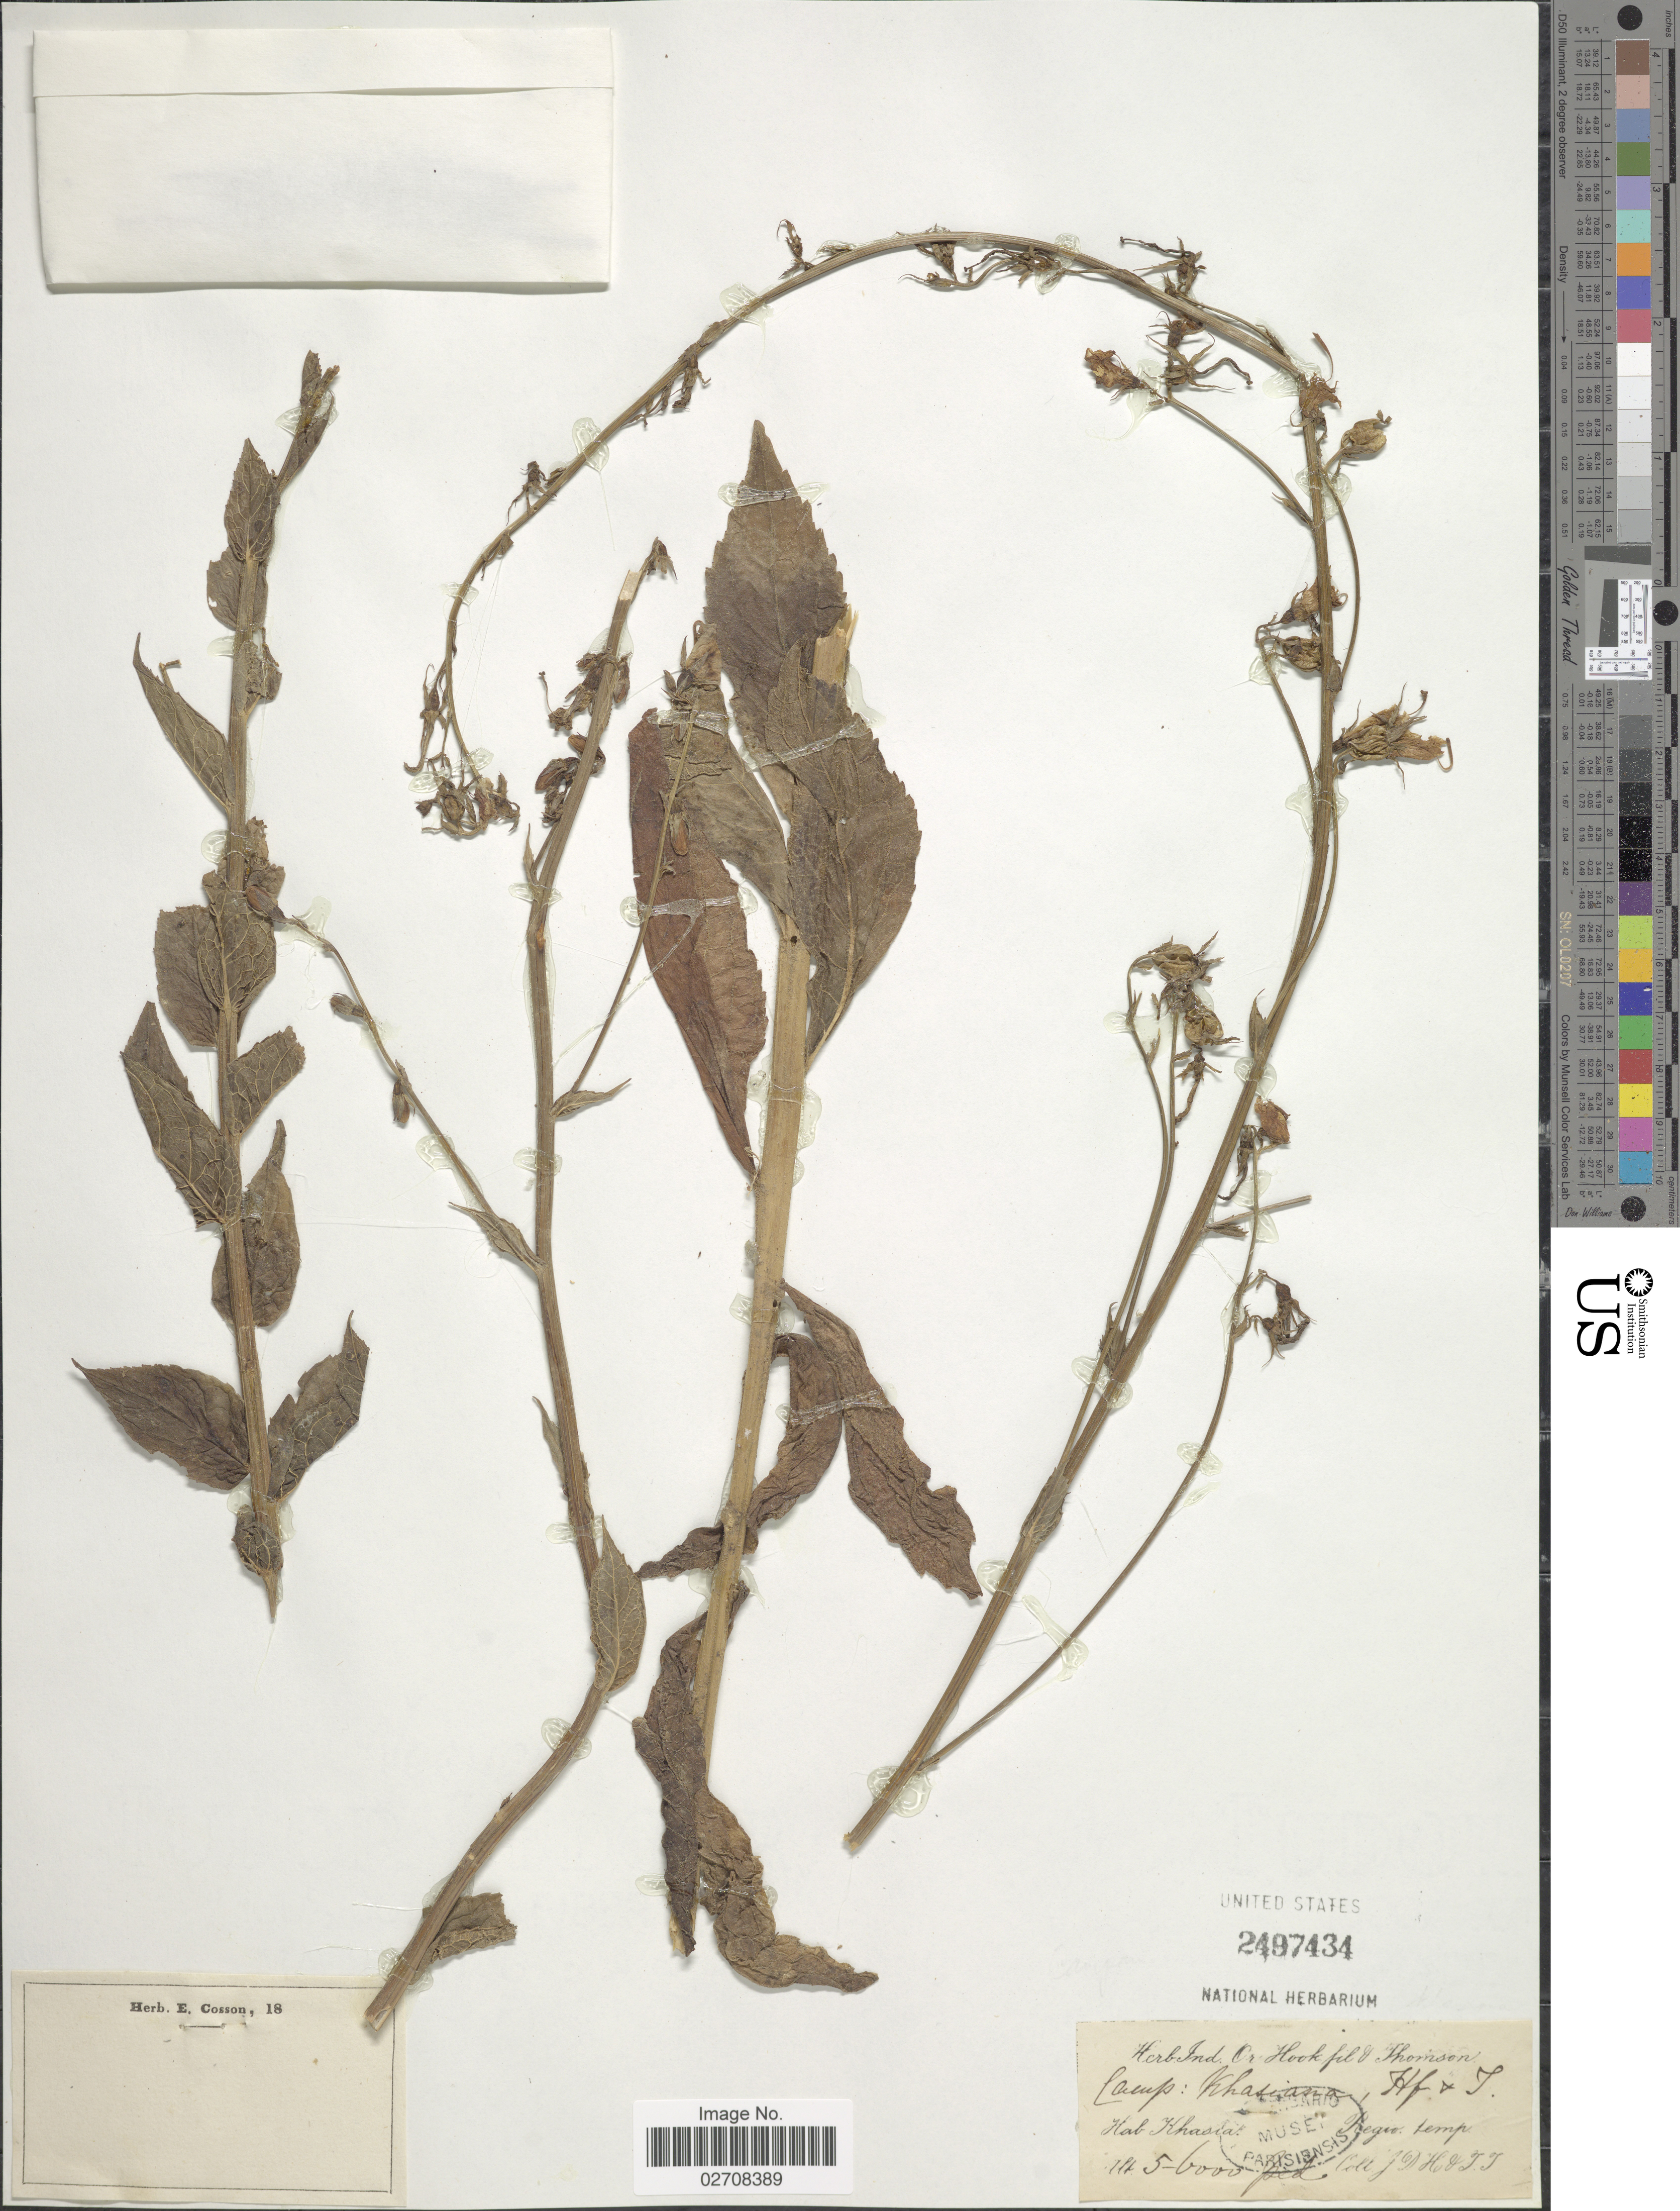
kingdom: Plantae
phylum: Tracheophyta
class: Magnoliopsida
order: Asterales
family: Campanulaceae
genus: Campanula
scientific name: Campanula khasiana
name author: Hook. f. & Thomson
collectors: J. D. Hooker & T. Thomson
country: India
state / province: Meghalaya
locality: Camp: Khasia. Khasia. Regio. temp.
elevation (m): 1524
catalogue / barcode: US 2497434